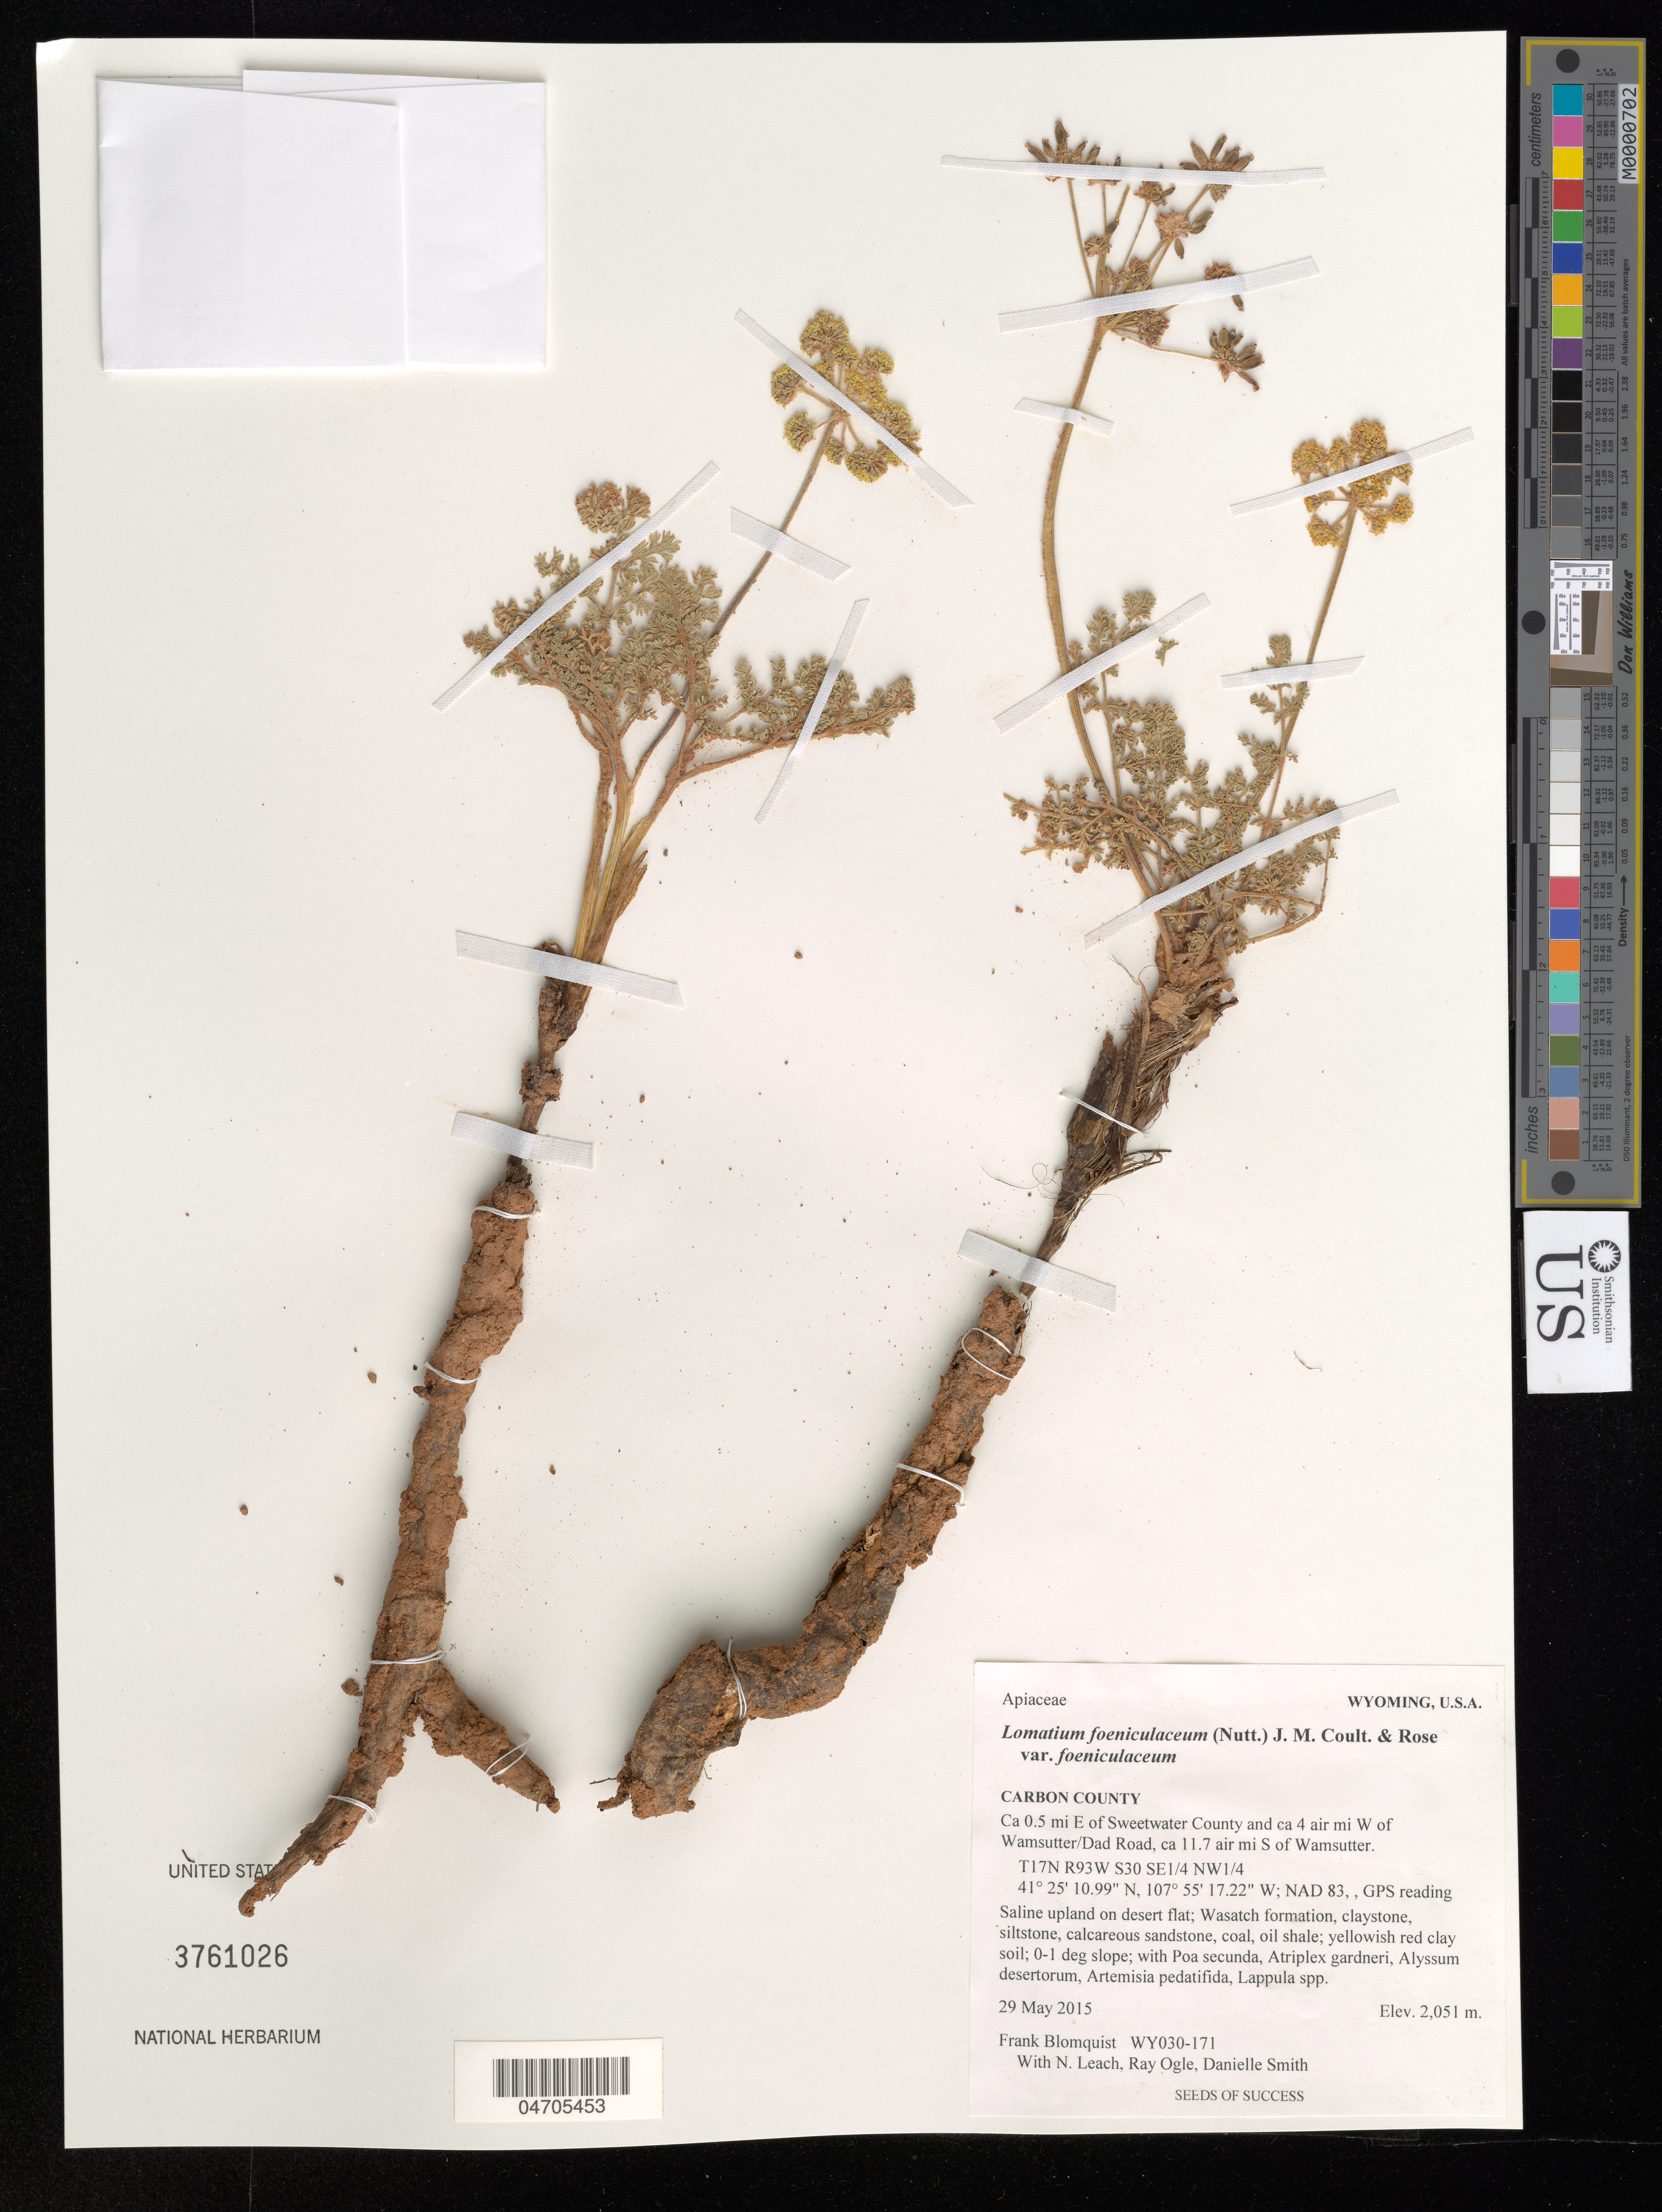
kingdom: Plantae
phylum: Tracheophyta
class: Magnoliopsida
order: Apiales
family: Apiaceae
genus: Lomatium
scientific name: Lomatium foeniculaceum var. foeniculaceum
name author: (Nutt.) J.M. Coult. & Rose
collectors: F. Blomquist, N. Leach, R. Ogle & D. Smith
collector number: WY030-171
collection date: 2015-05-29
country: United States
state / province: Wyoming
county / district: Carbon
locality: Carbon County. Ca 0.5 mi E of Sweetwater County and ca 4 air mi W of Wamsutter/Dad Road, ca 11.7 air mi S of Wamsutter. T17N R93W S30 SE1/4 NW1/4.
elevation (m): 2051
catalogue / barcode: US 3761026